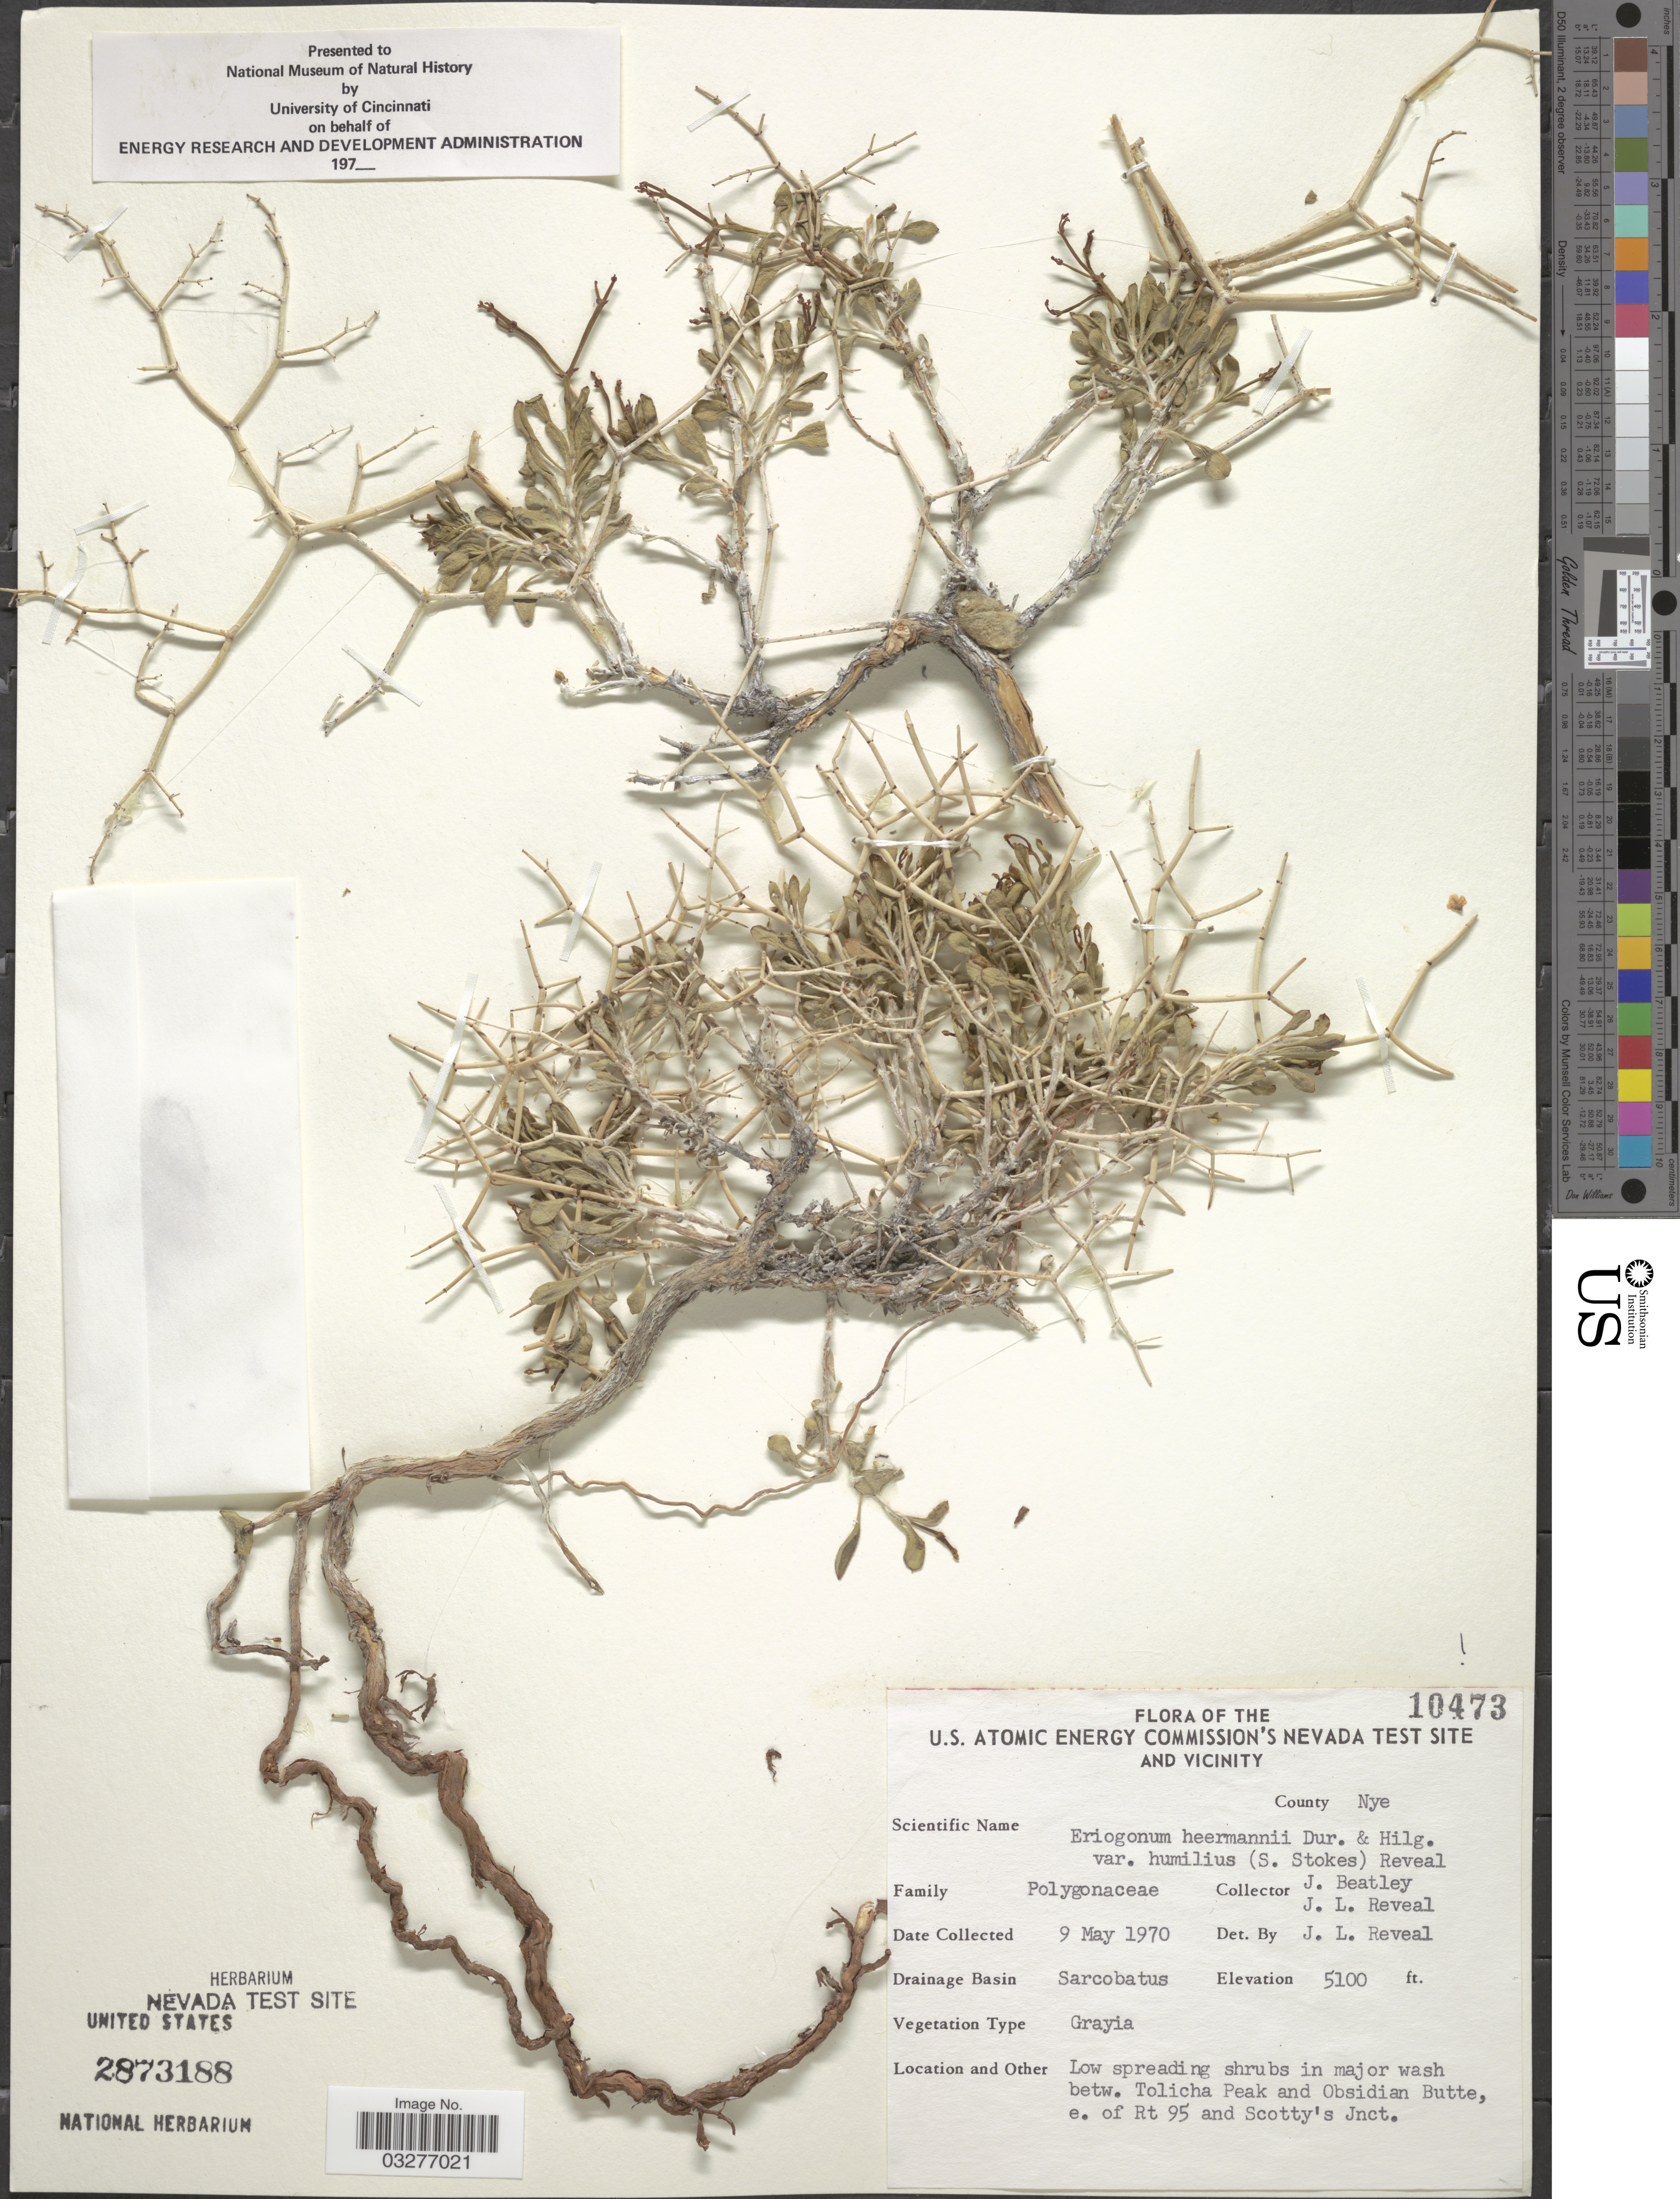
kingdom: Plantae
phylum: Tracheophyta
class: Magnoliopsida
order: Caryophyllales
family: Polygonaceae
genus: Eriogonum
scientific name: Eriogonum heermannii var. humilius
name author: (S. Stokes) Reveal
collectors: J. C. Beatley & J. L. Reveal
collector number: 10473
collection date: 1970-05-09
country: United States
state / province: Nevada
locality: U.S. Atomic Energy Commission's Nevada Test Site and Vicinity. County Nye. Drainage Basin Sacrobatus. Low spreading shrubs in major wash betw. Tolicha Peak and Obsidian Butte, e. of Rt 95 and Scotty's Jnct.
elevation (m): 1554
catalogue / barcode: US 2873188